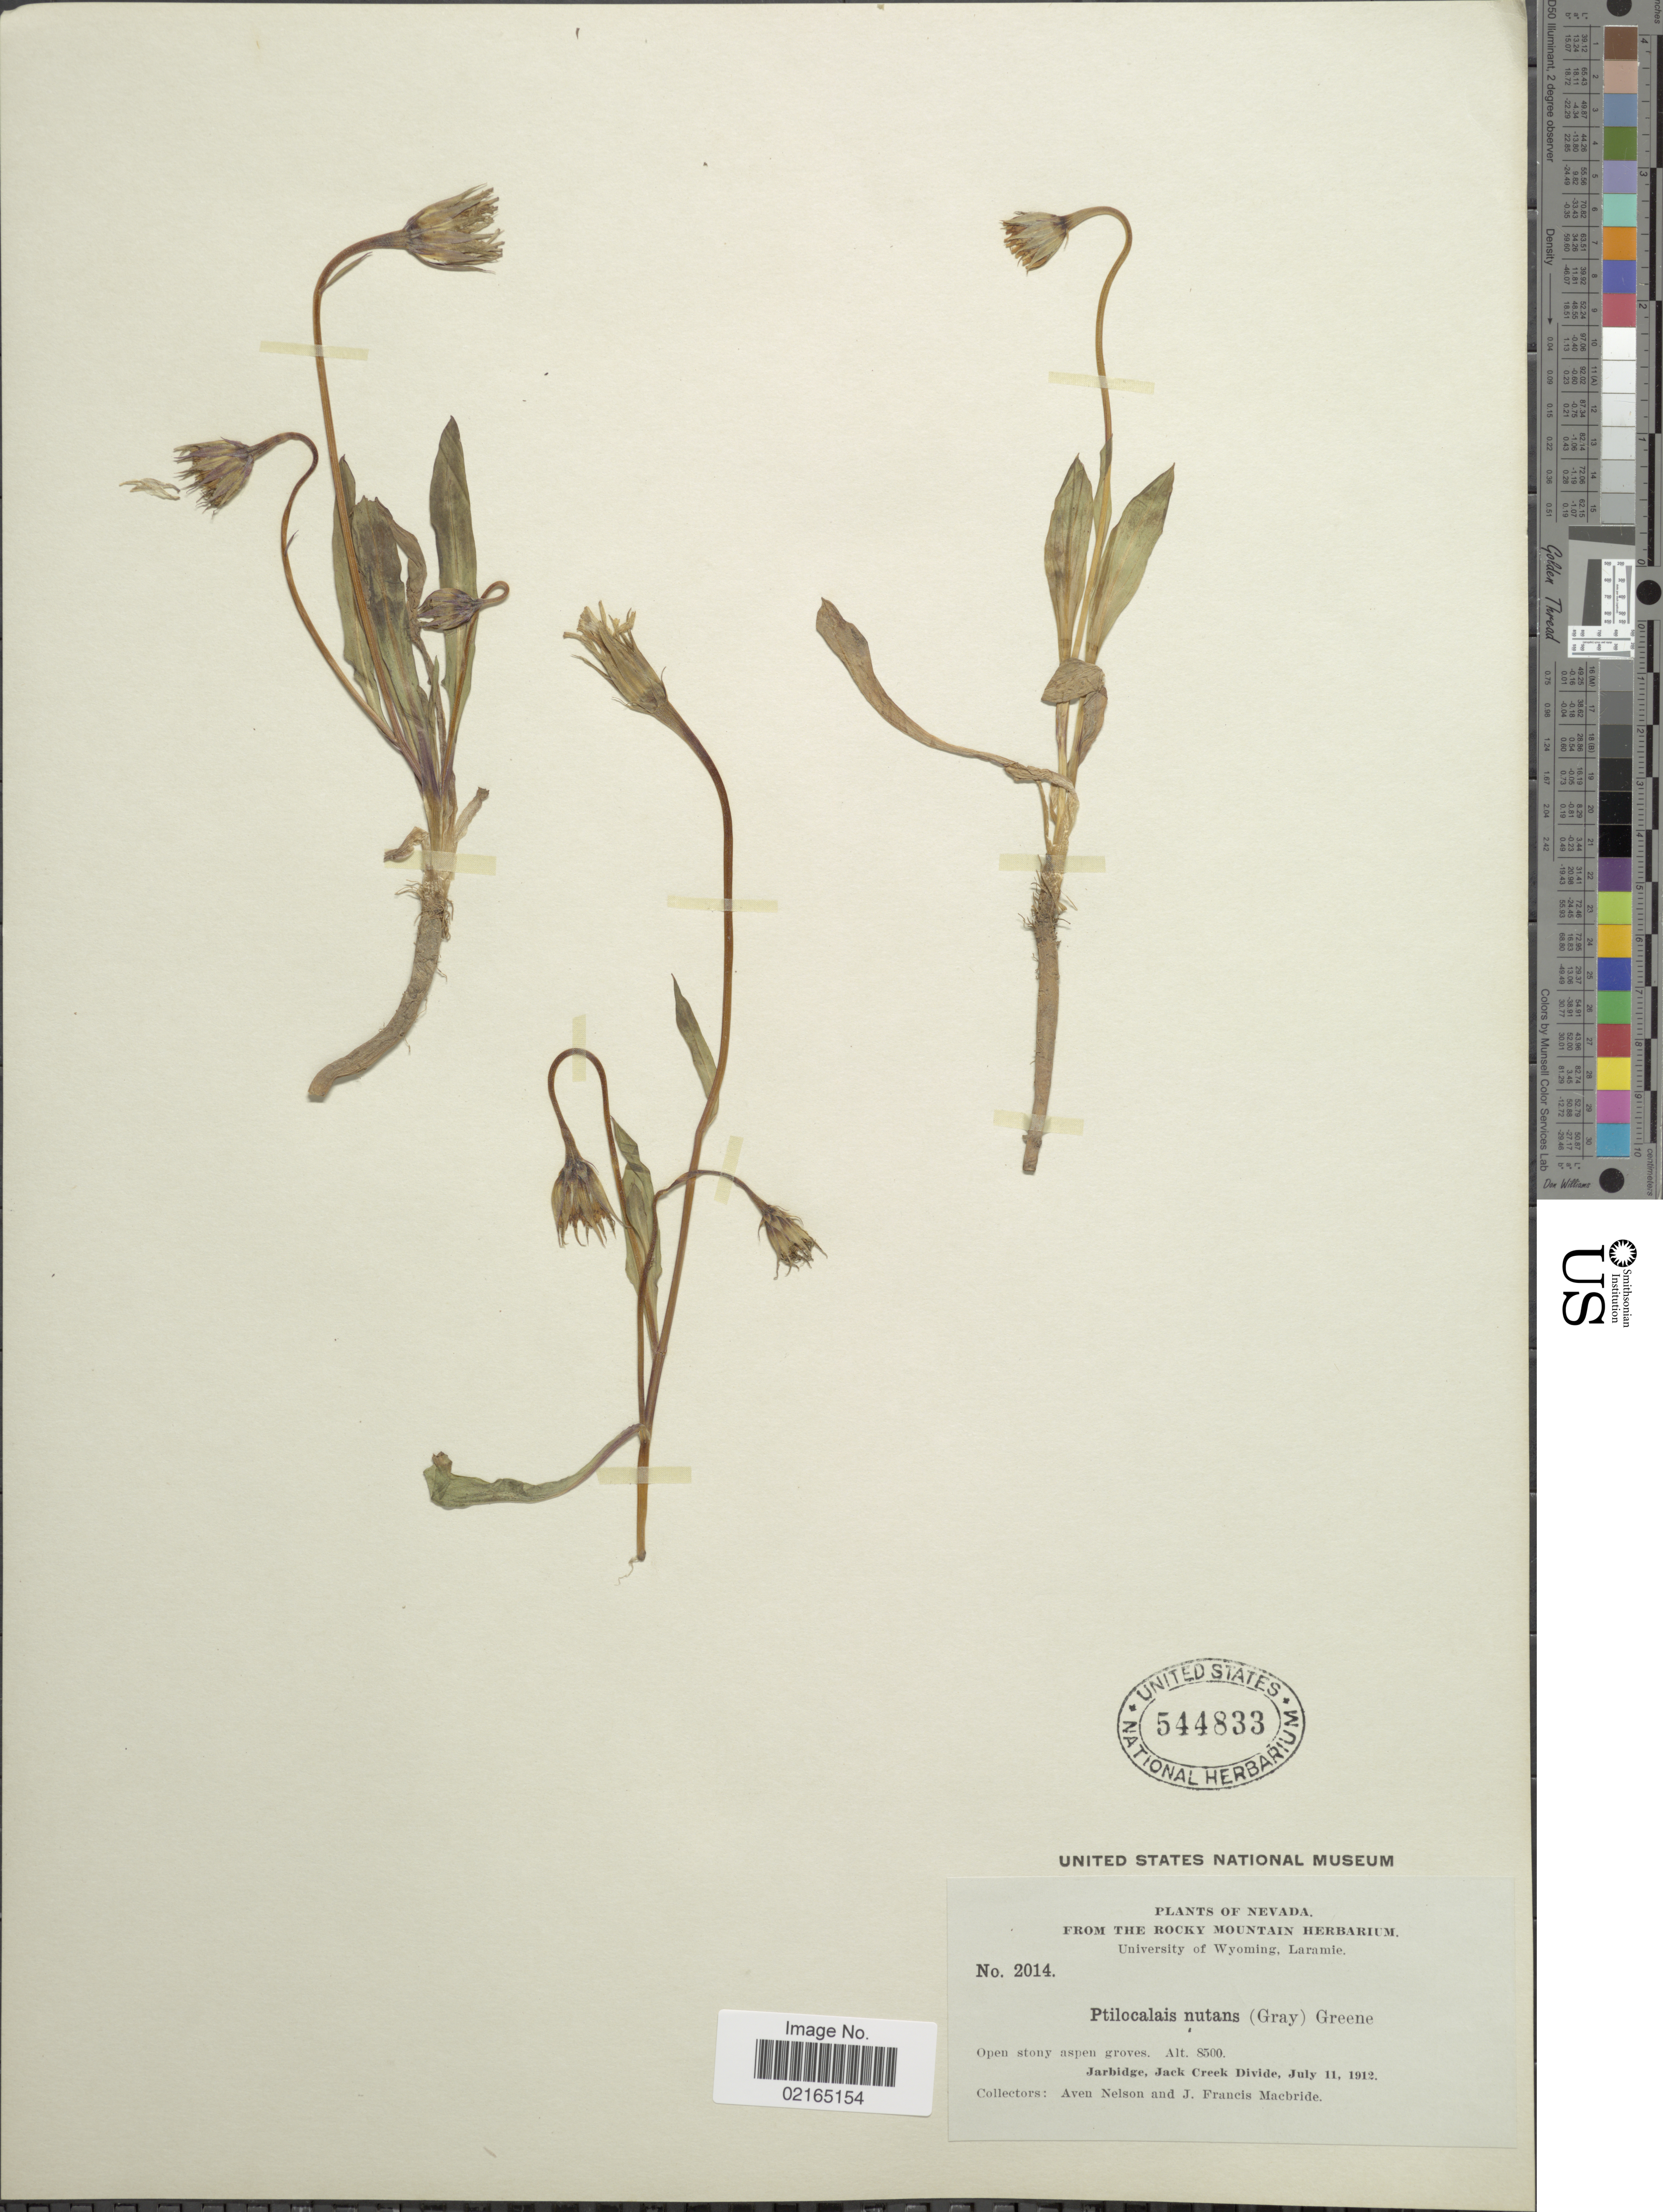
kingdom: Plantae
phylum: Tracheophyta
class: Magnoliopsida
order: Asterales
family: Asteraceae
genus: Microseris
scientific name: Microseris nutans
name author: (Hook.) Sch. Bip.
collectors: A. Nelson & J. F. Macbride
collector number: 2014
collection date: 1912-07-11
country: United States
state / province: Nevada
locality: Jarbidge, Jack Creek Divide.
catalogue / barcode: US 544833